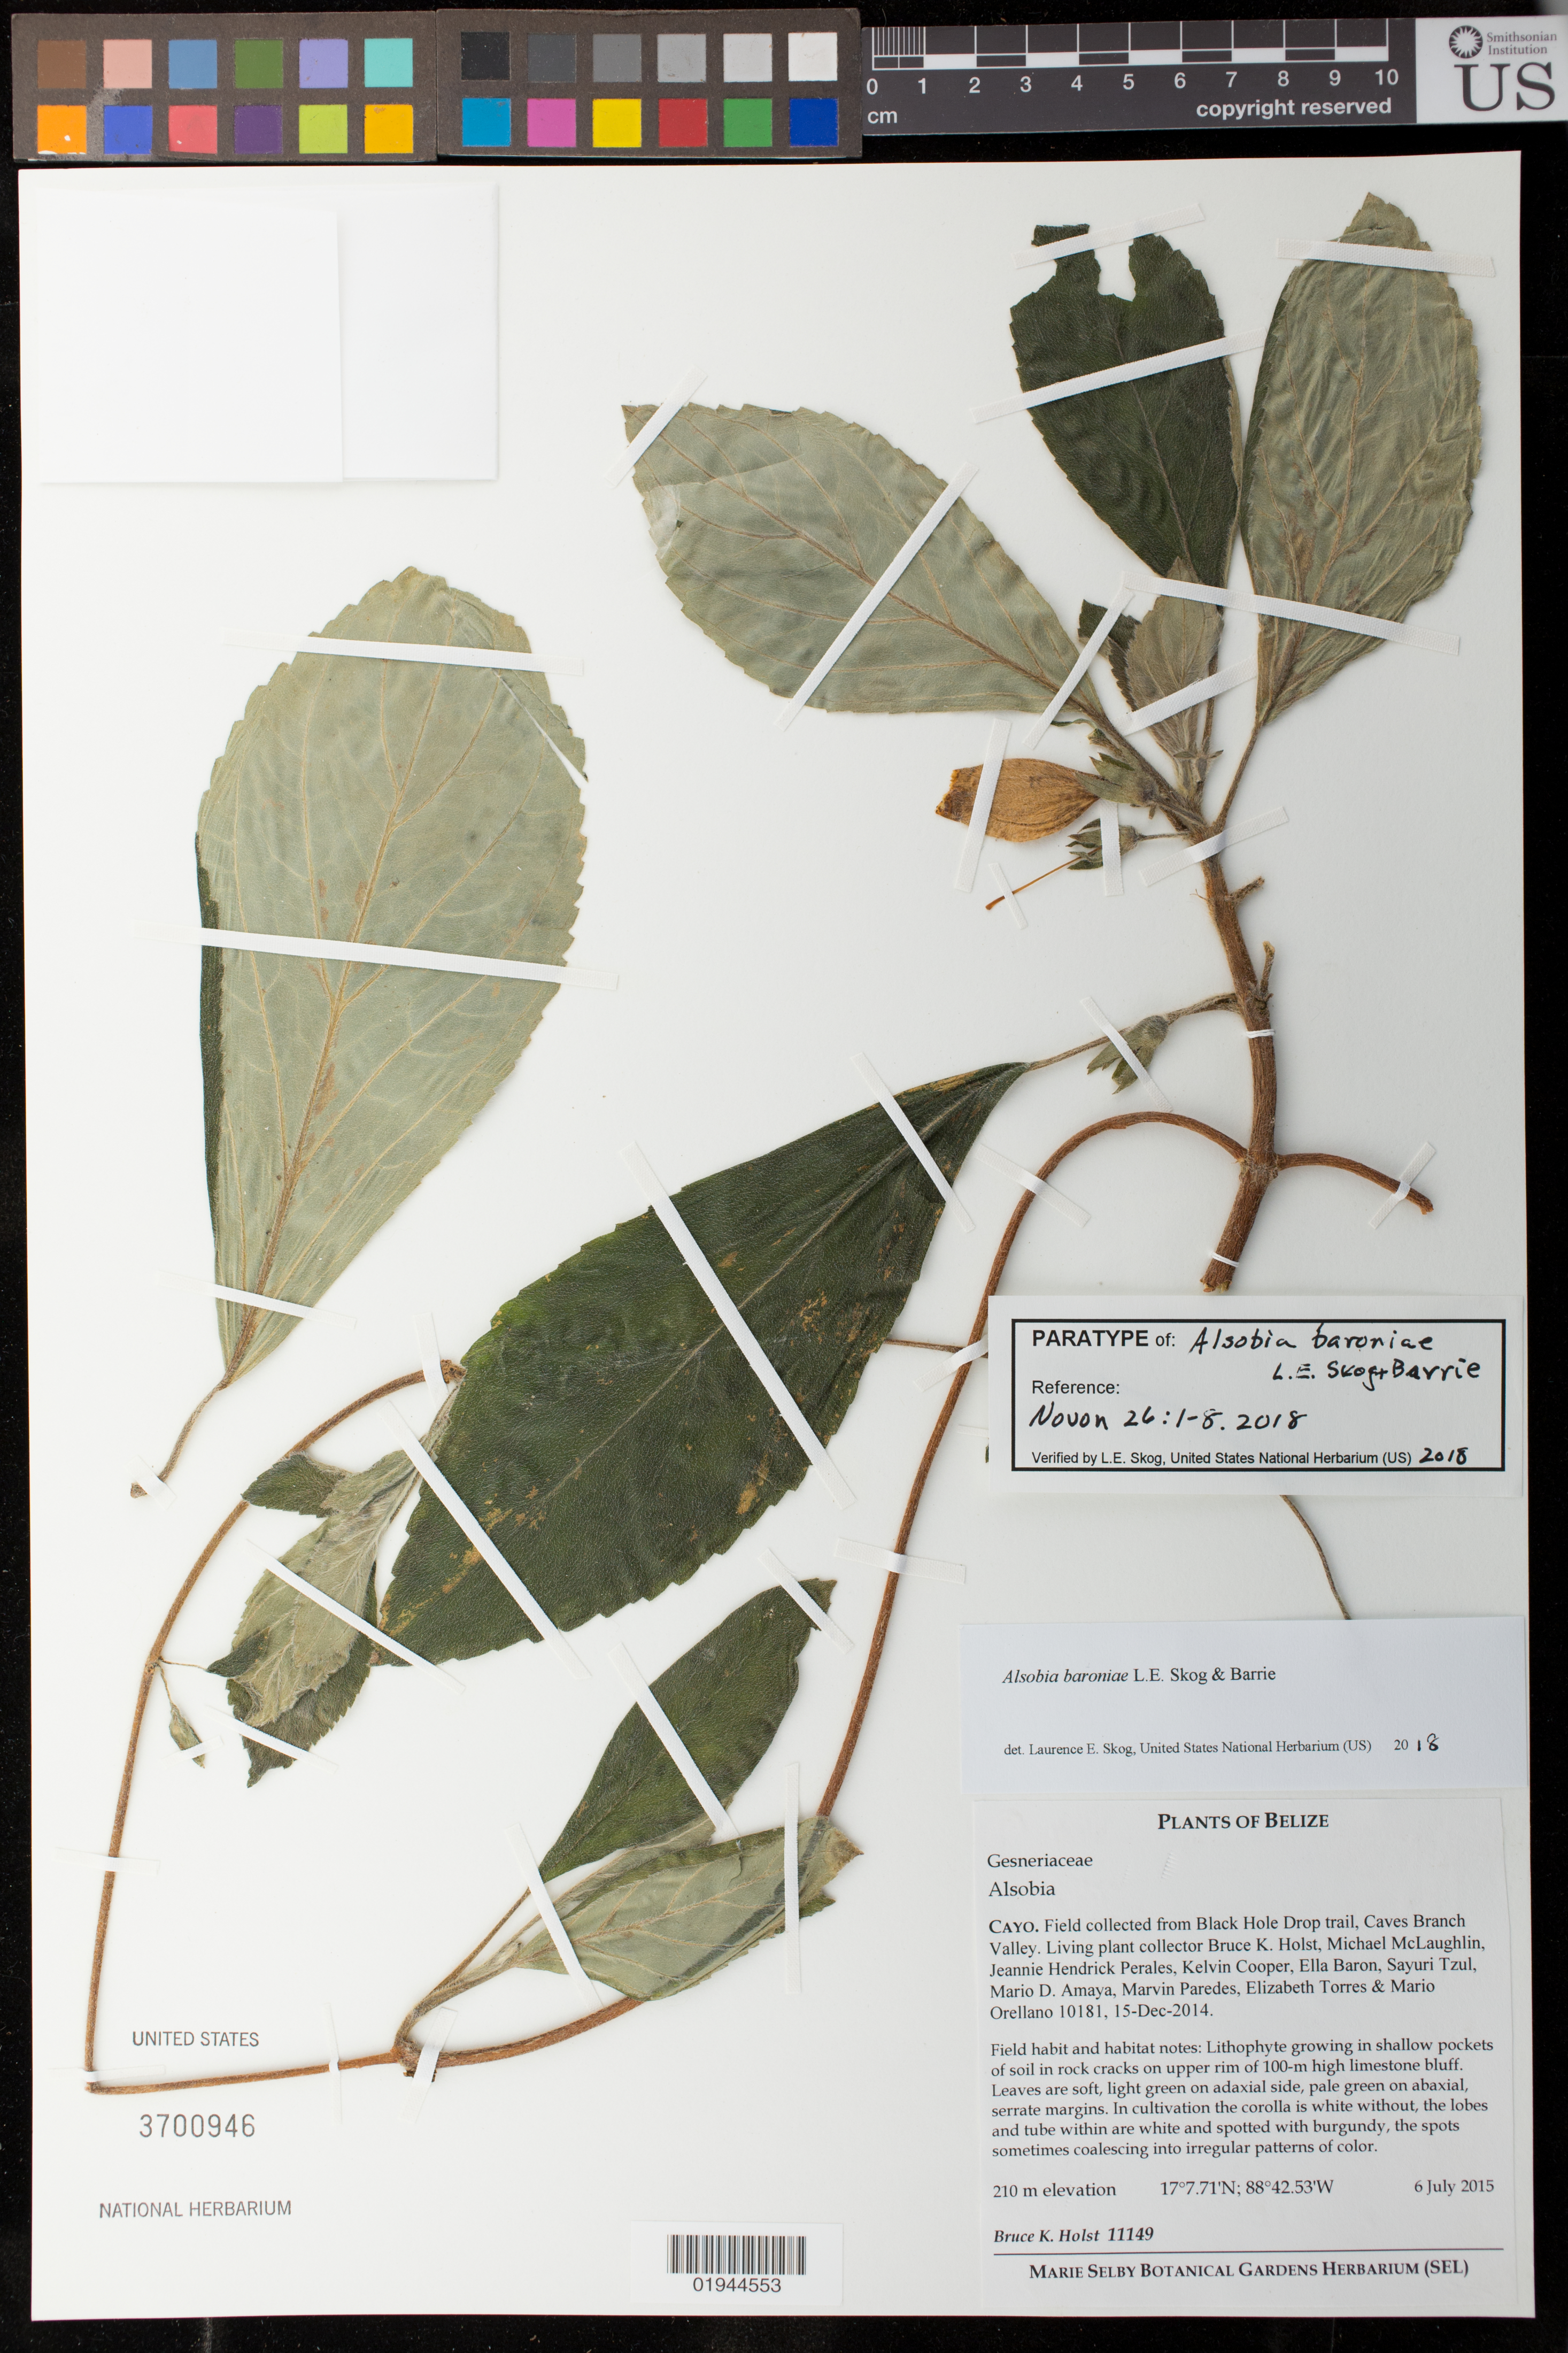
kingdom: Plantae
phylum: Tracheophyta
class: Magnoliopsida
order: Lamiales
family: Gesneriaceae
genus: Alsobia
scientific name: Alsobia baroniae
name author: L.E. Skog & Barrie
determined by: Skog, Laurence E.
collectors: B. Holst et al.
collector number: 11149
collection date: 2015-07-06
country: Belize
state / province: Cayo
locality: Black Hole Drop trail, Caves Branch Valley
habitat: shallow pockets of soil in rock cracks on upper rim of 100-m high limestone bluff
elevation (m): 210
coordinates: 17 7.71 N, 88 42.53 W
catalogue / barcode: US 3700946